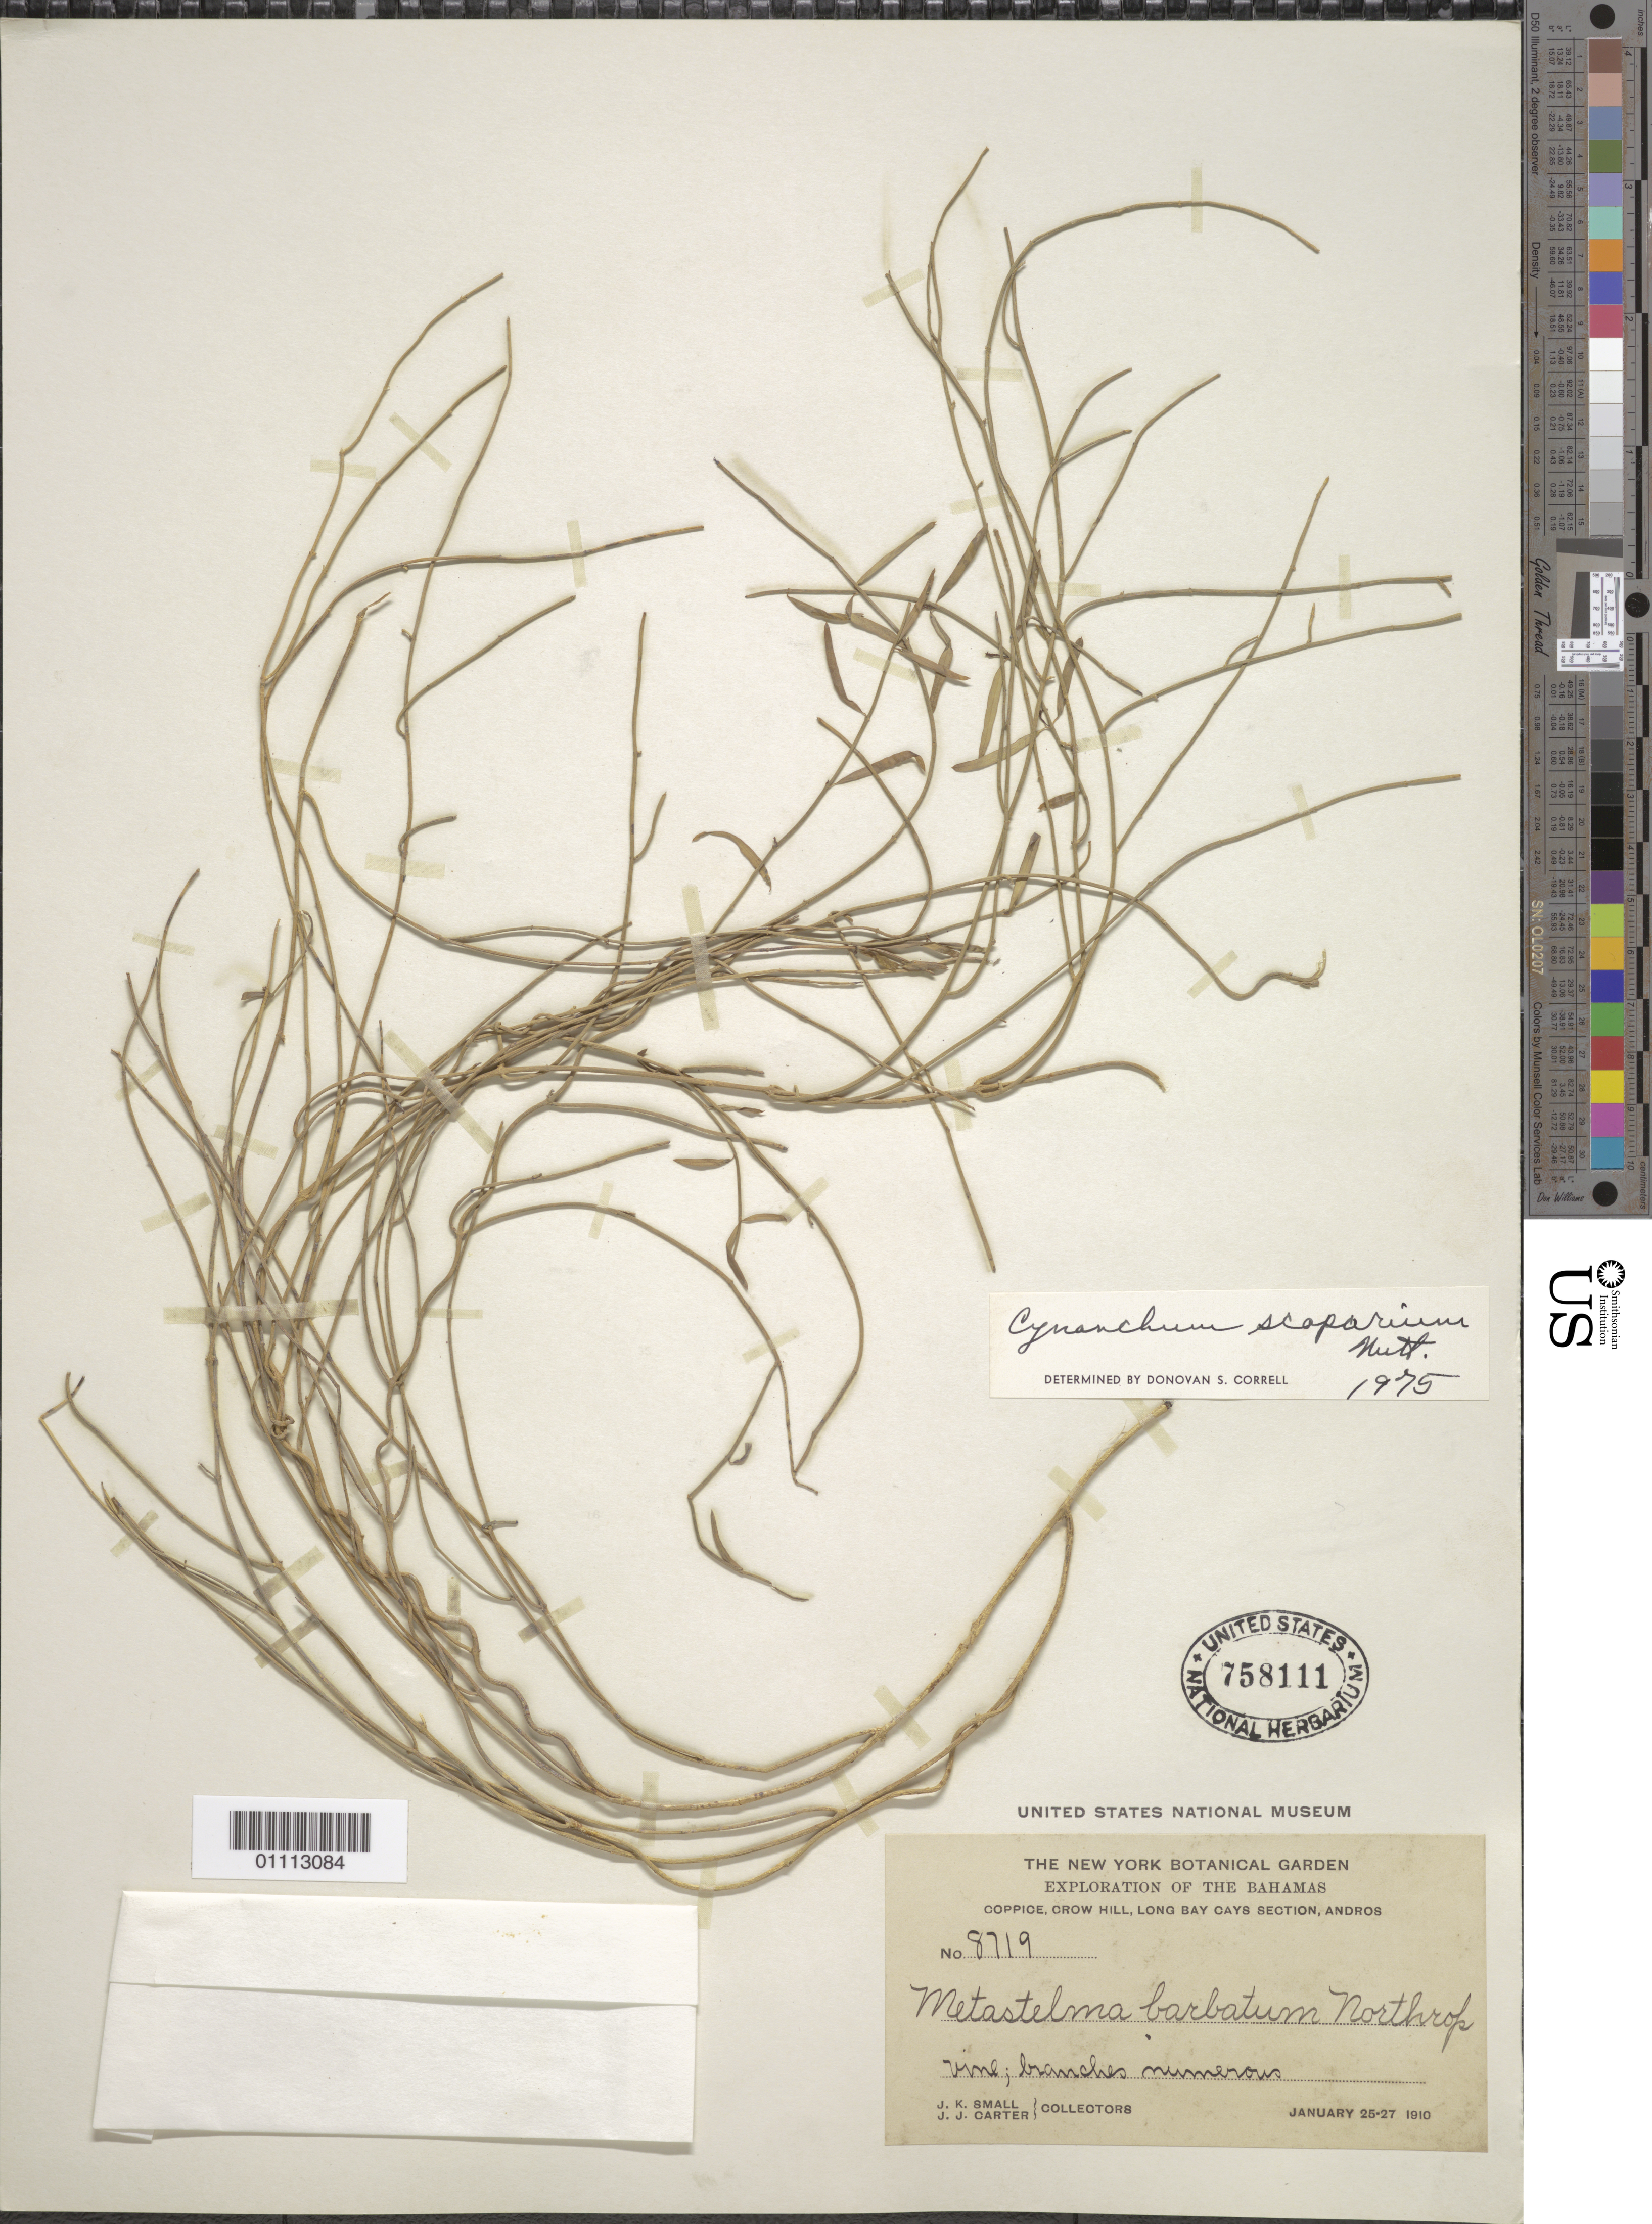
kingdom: Plantae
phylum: Tracheophyta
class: Magnoliopsida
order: Gentianales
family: Apocynaceae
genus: Cynanchum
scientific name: Cynanchum scoparium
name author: Nutt.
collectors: J. K. Small & J. J. Carter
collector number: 8719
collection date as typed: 25 Jan 1910 to 27 Jan 1910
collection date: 1910-01-25/1910-01-27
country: Bahamas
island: Andros I.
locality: Coppice, Crow Hill, Long Bay Cays Section.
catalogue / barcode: US 758111